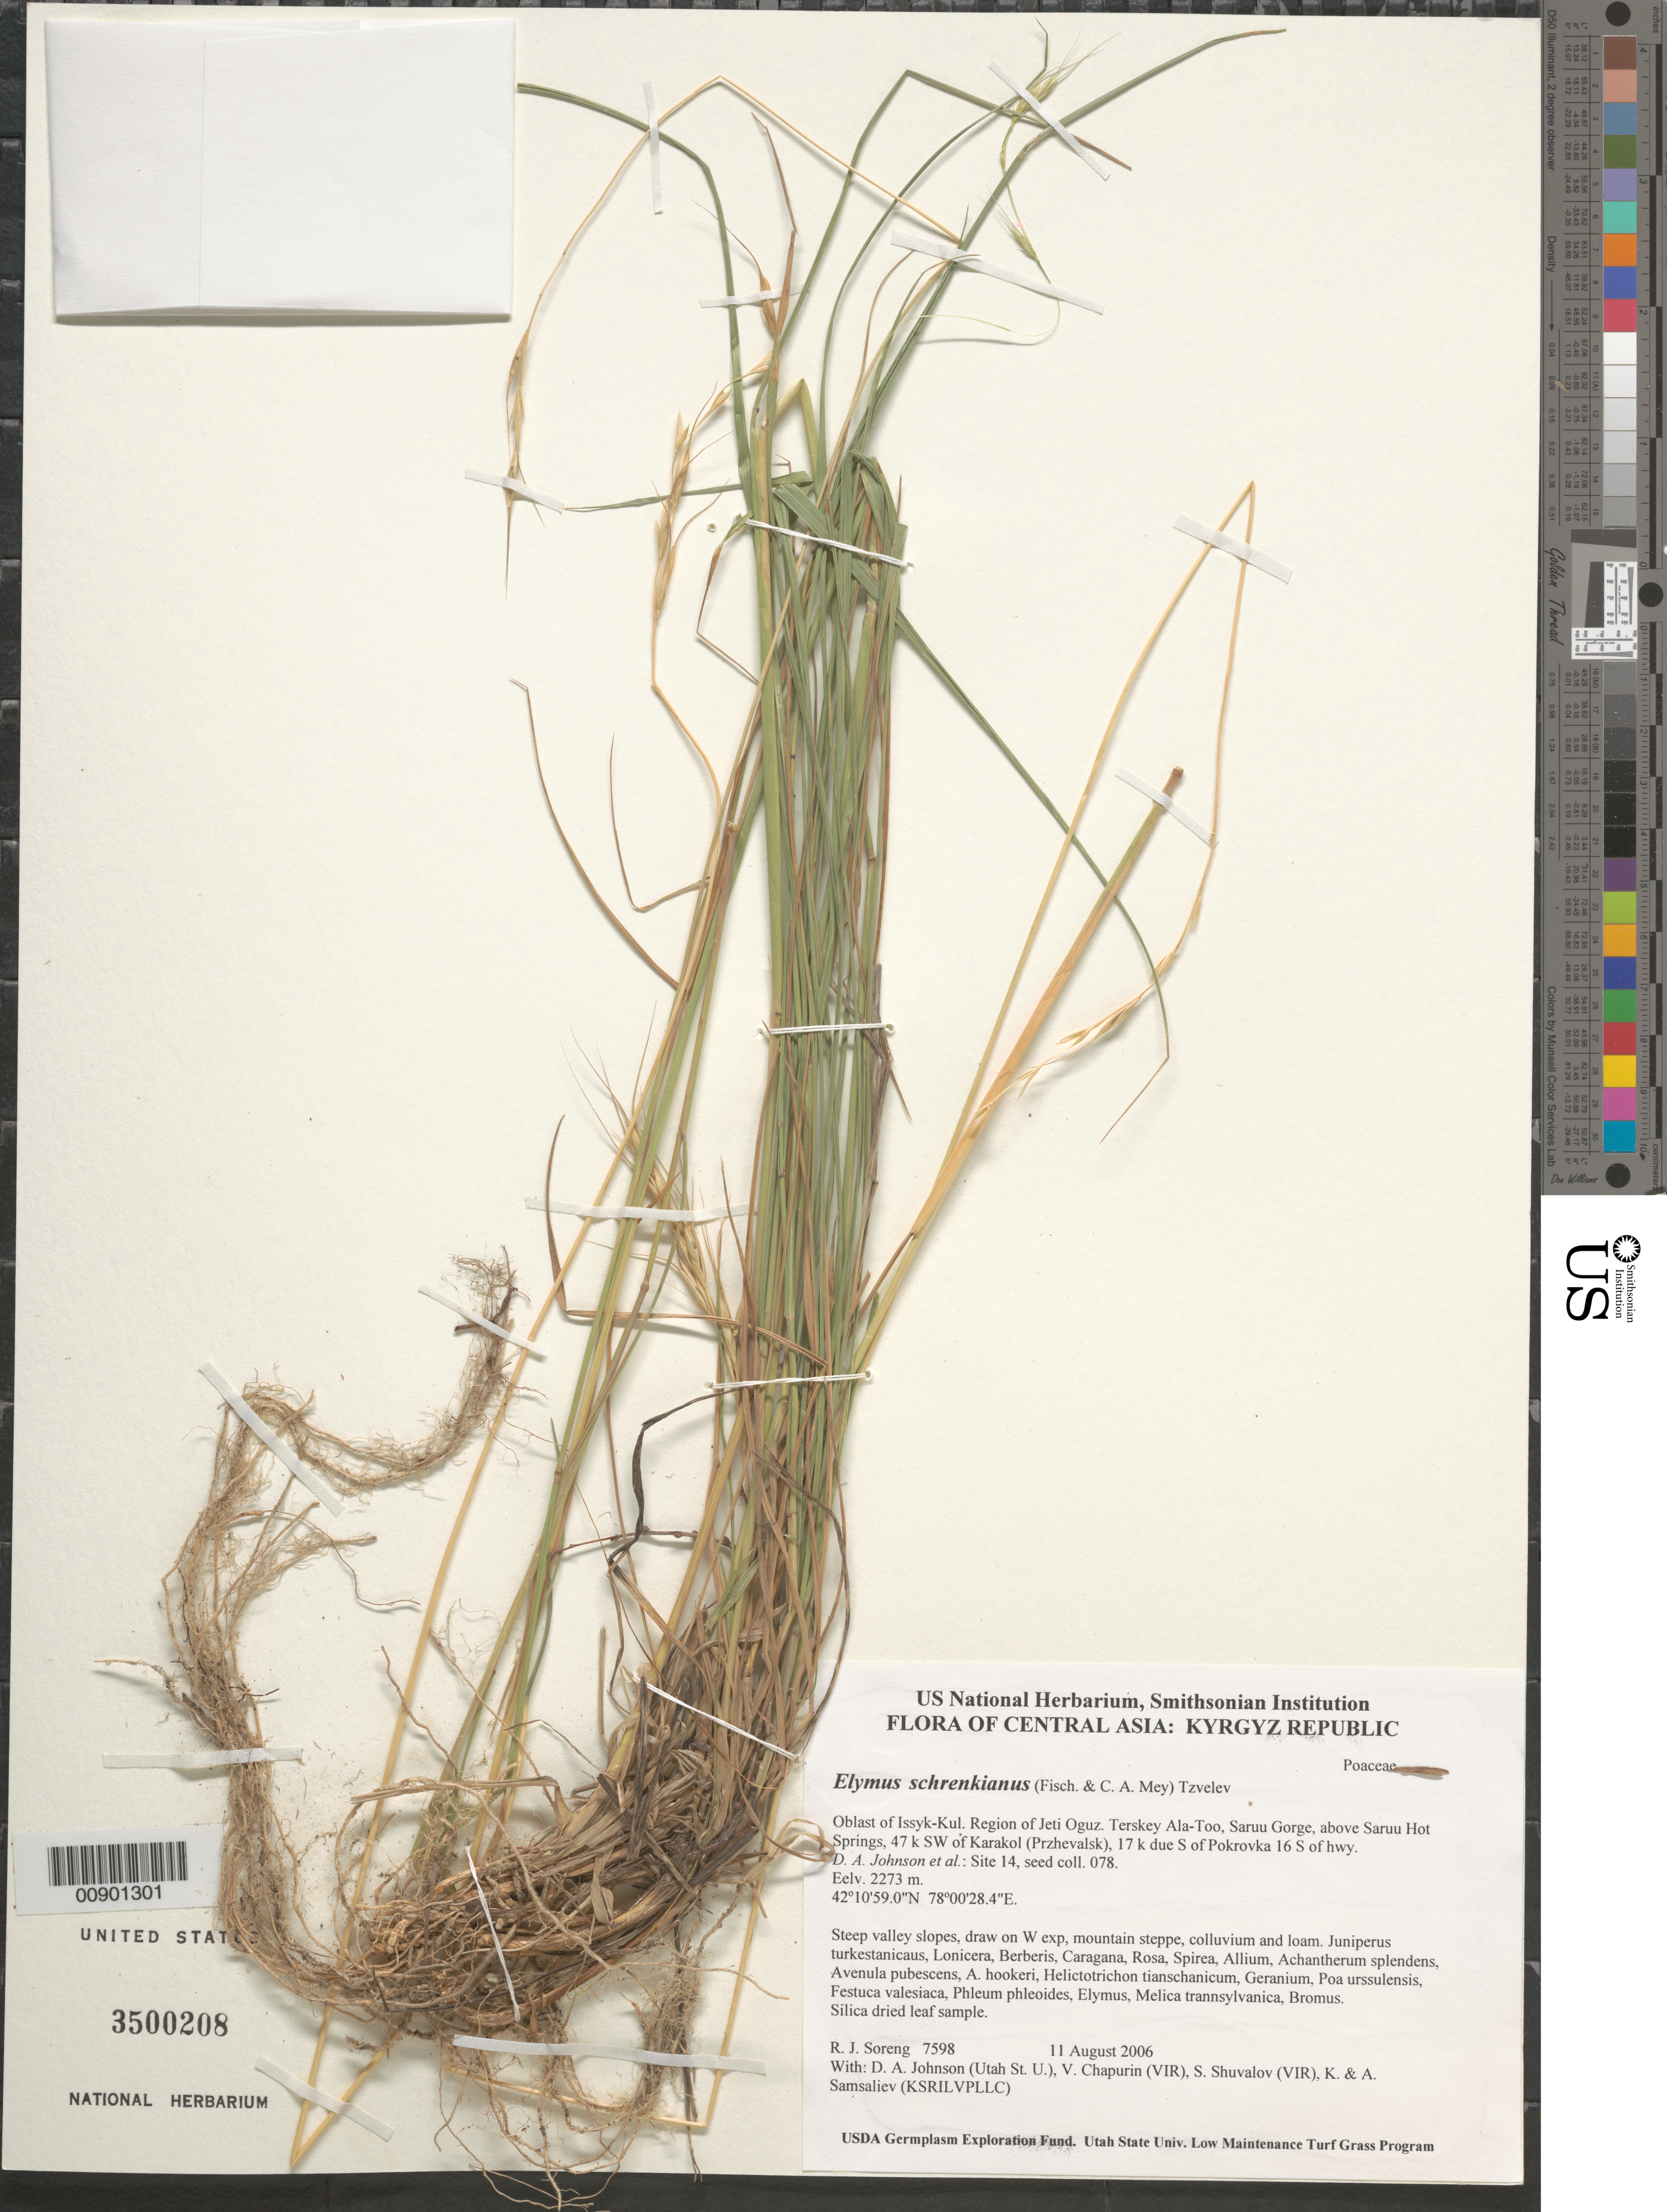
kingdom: Plantae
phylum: Tracheophyta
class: Liliopsida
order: Poales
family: Poaceae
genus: Elymus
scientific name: Elymus schrenkianus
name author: (Fisch. & C.A. Mey.) Tzvelev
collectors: R. J. Soreng, D. Johnson, S. Shuvalov, V. Chapurin, K. Samsaliev & A. Samsaliev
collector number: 7598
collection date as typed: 11 Aug 2006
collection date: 2006-08-11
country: Kyrgyzstan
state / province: Ysyk-Kol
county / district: Jeti Oguz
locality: Terskey Ala-Too, Saruu Gorge, above Saruu Hot Springs, 47 km SW of Karakol (Przhevalsk), 17 km due S of Pokrovka 16 S of hwy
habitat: Steep valley slopes, draw on W exp, mountain steppe, colluvium and loam.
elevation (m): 2273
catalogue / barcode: US 3500208